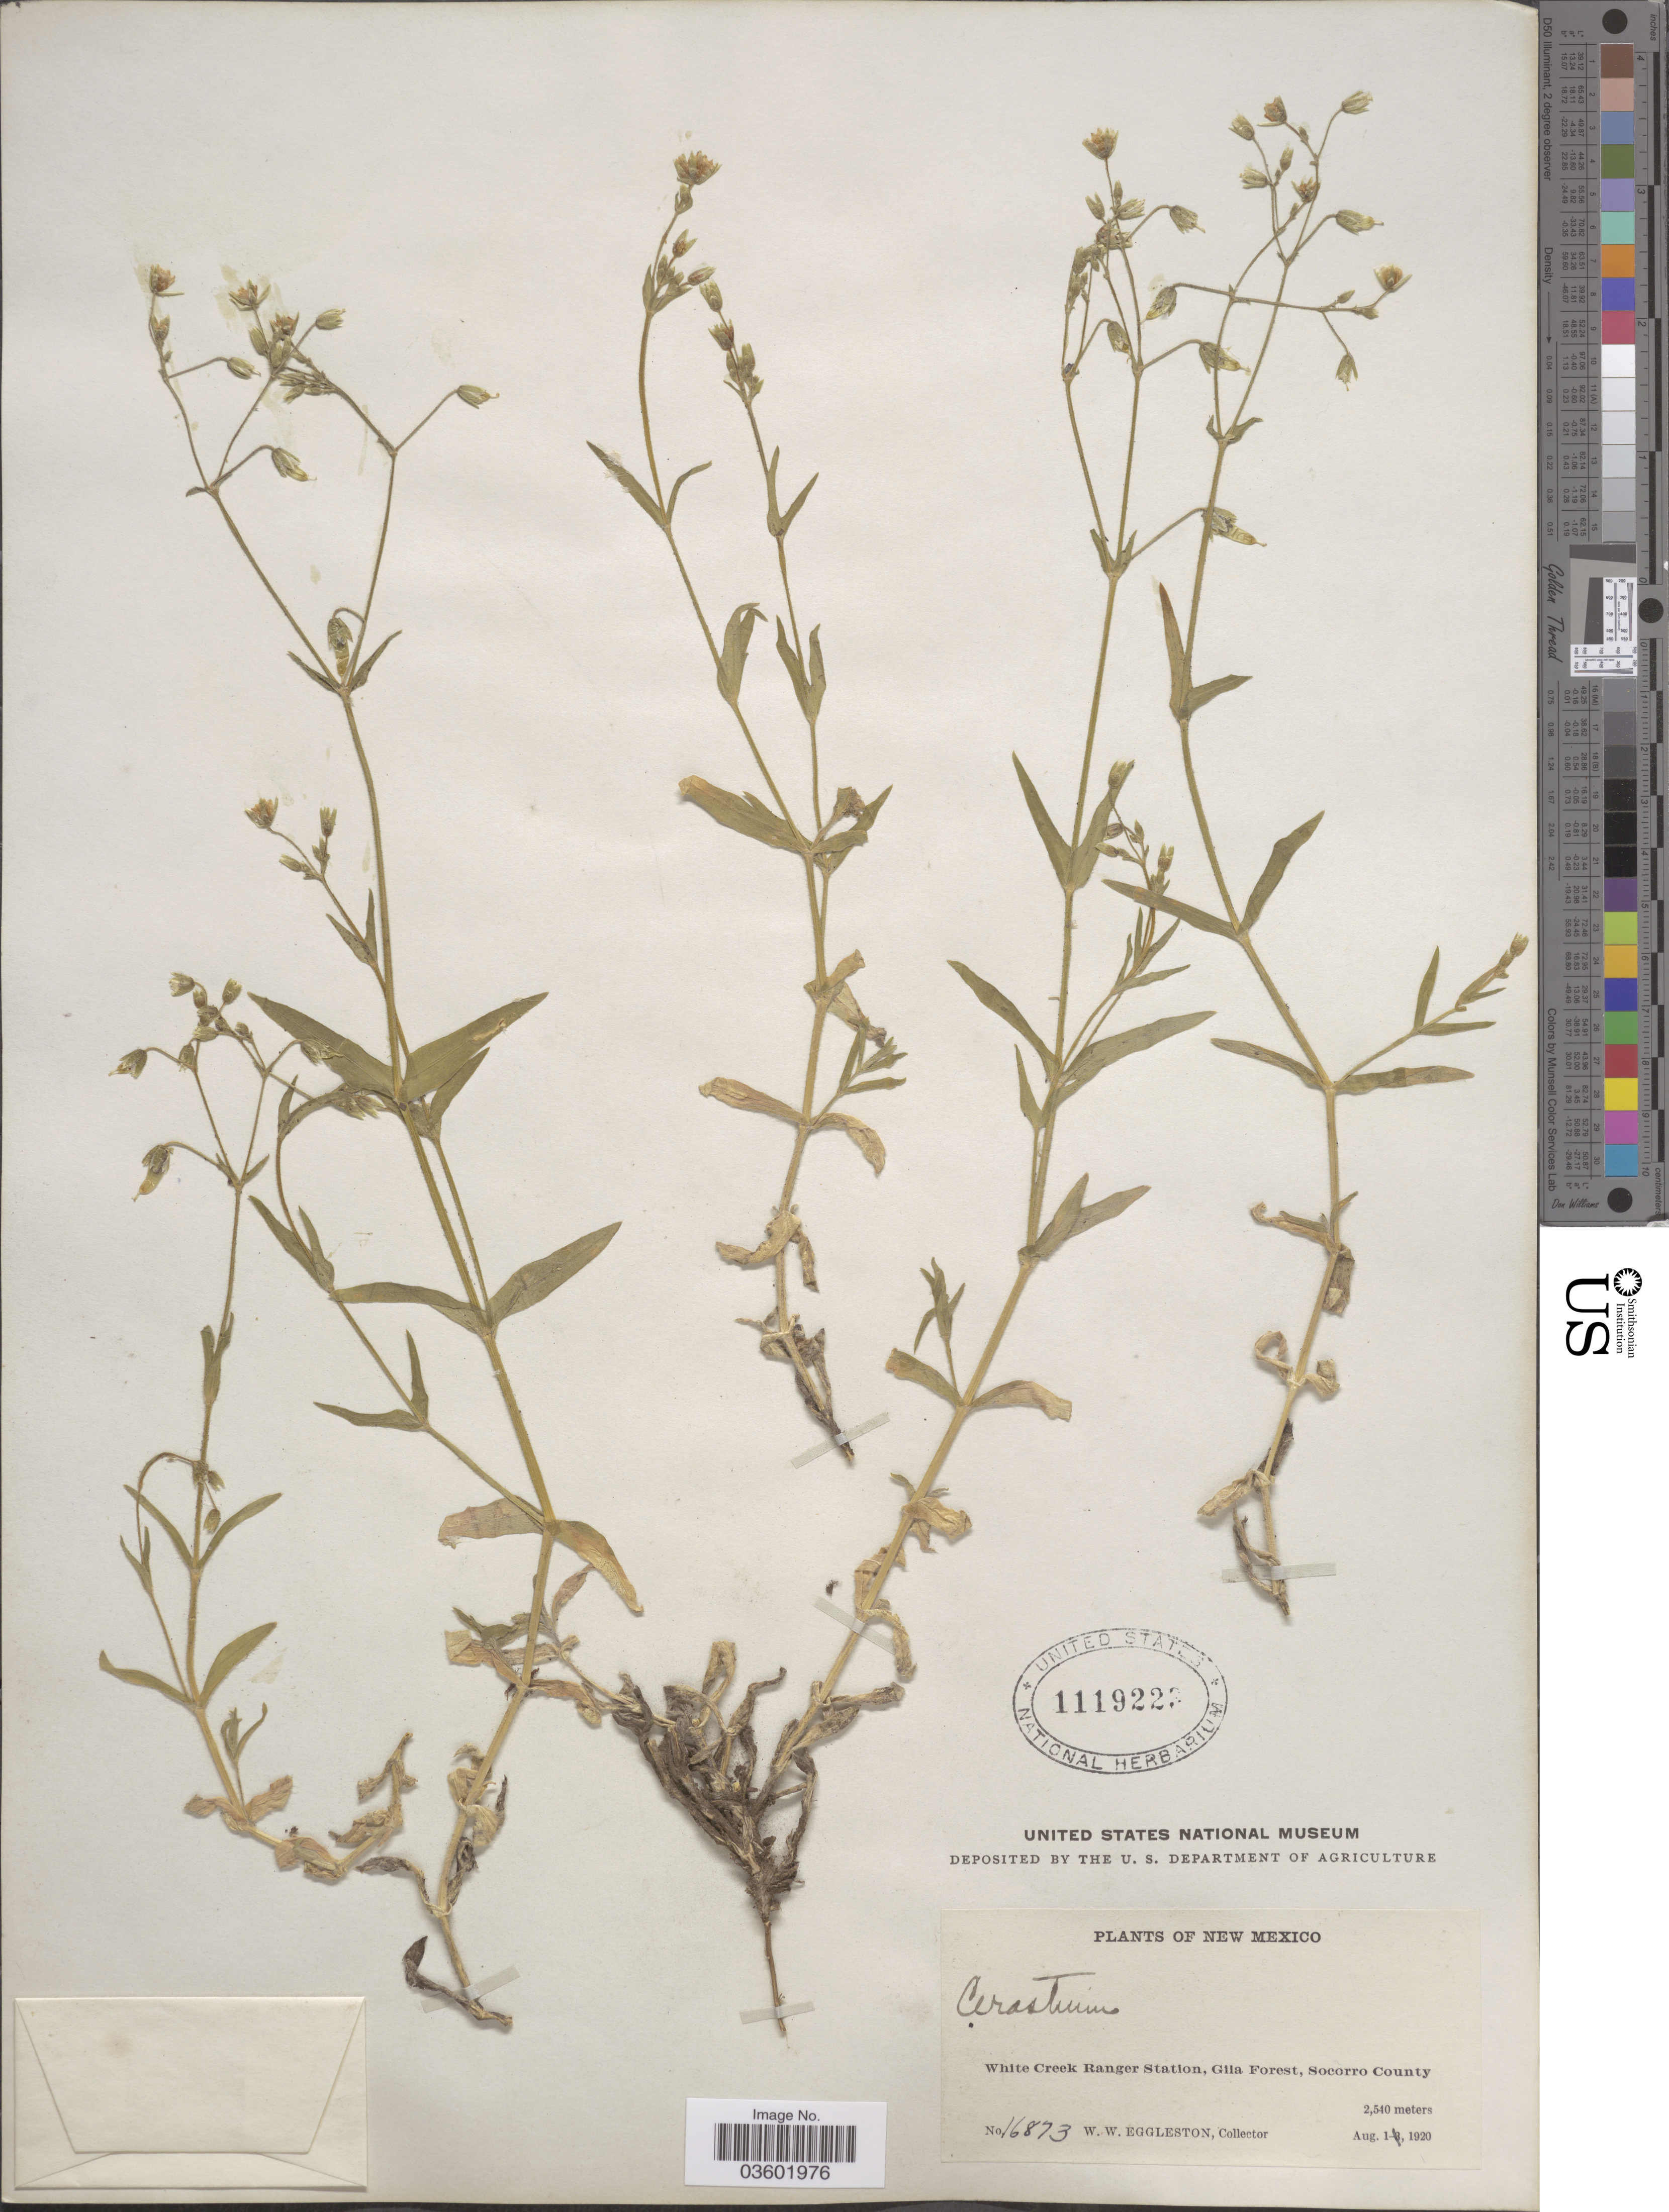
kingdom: Plantae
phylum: Tracheophyta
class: Magnoliopsida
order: Caryophyllales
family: Caryophyllaceae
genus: Cerastium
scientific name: Cerastium sericeum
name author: Pourr.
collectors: W. W. Eggleston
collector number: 16873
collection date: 1920-08-01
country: United States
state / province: New Mexico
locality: White Creek Ranger Station, Gila Forest, Socorro County.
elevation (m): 2540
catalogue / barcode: US 1119223